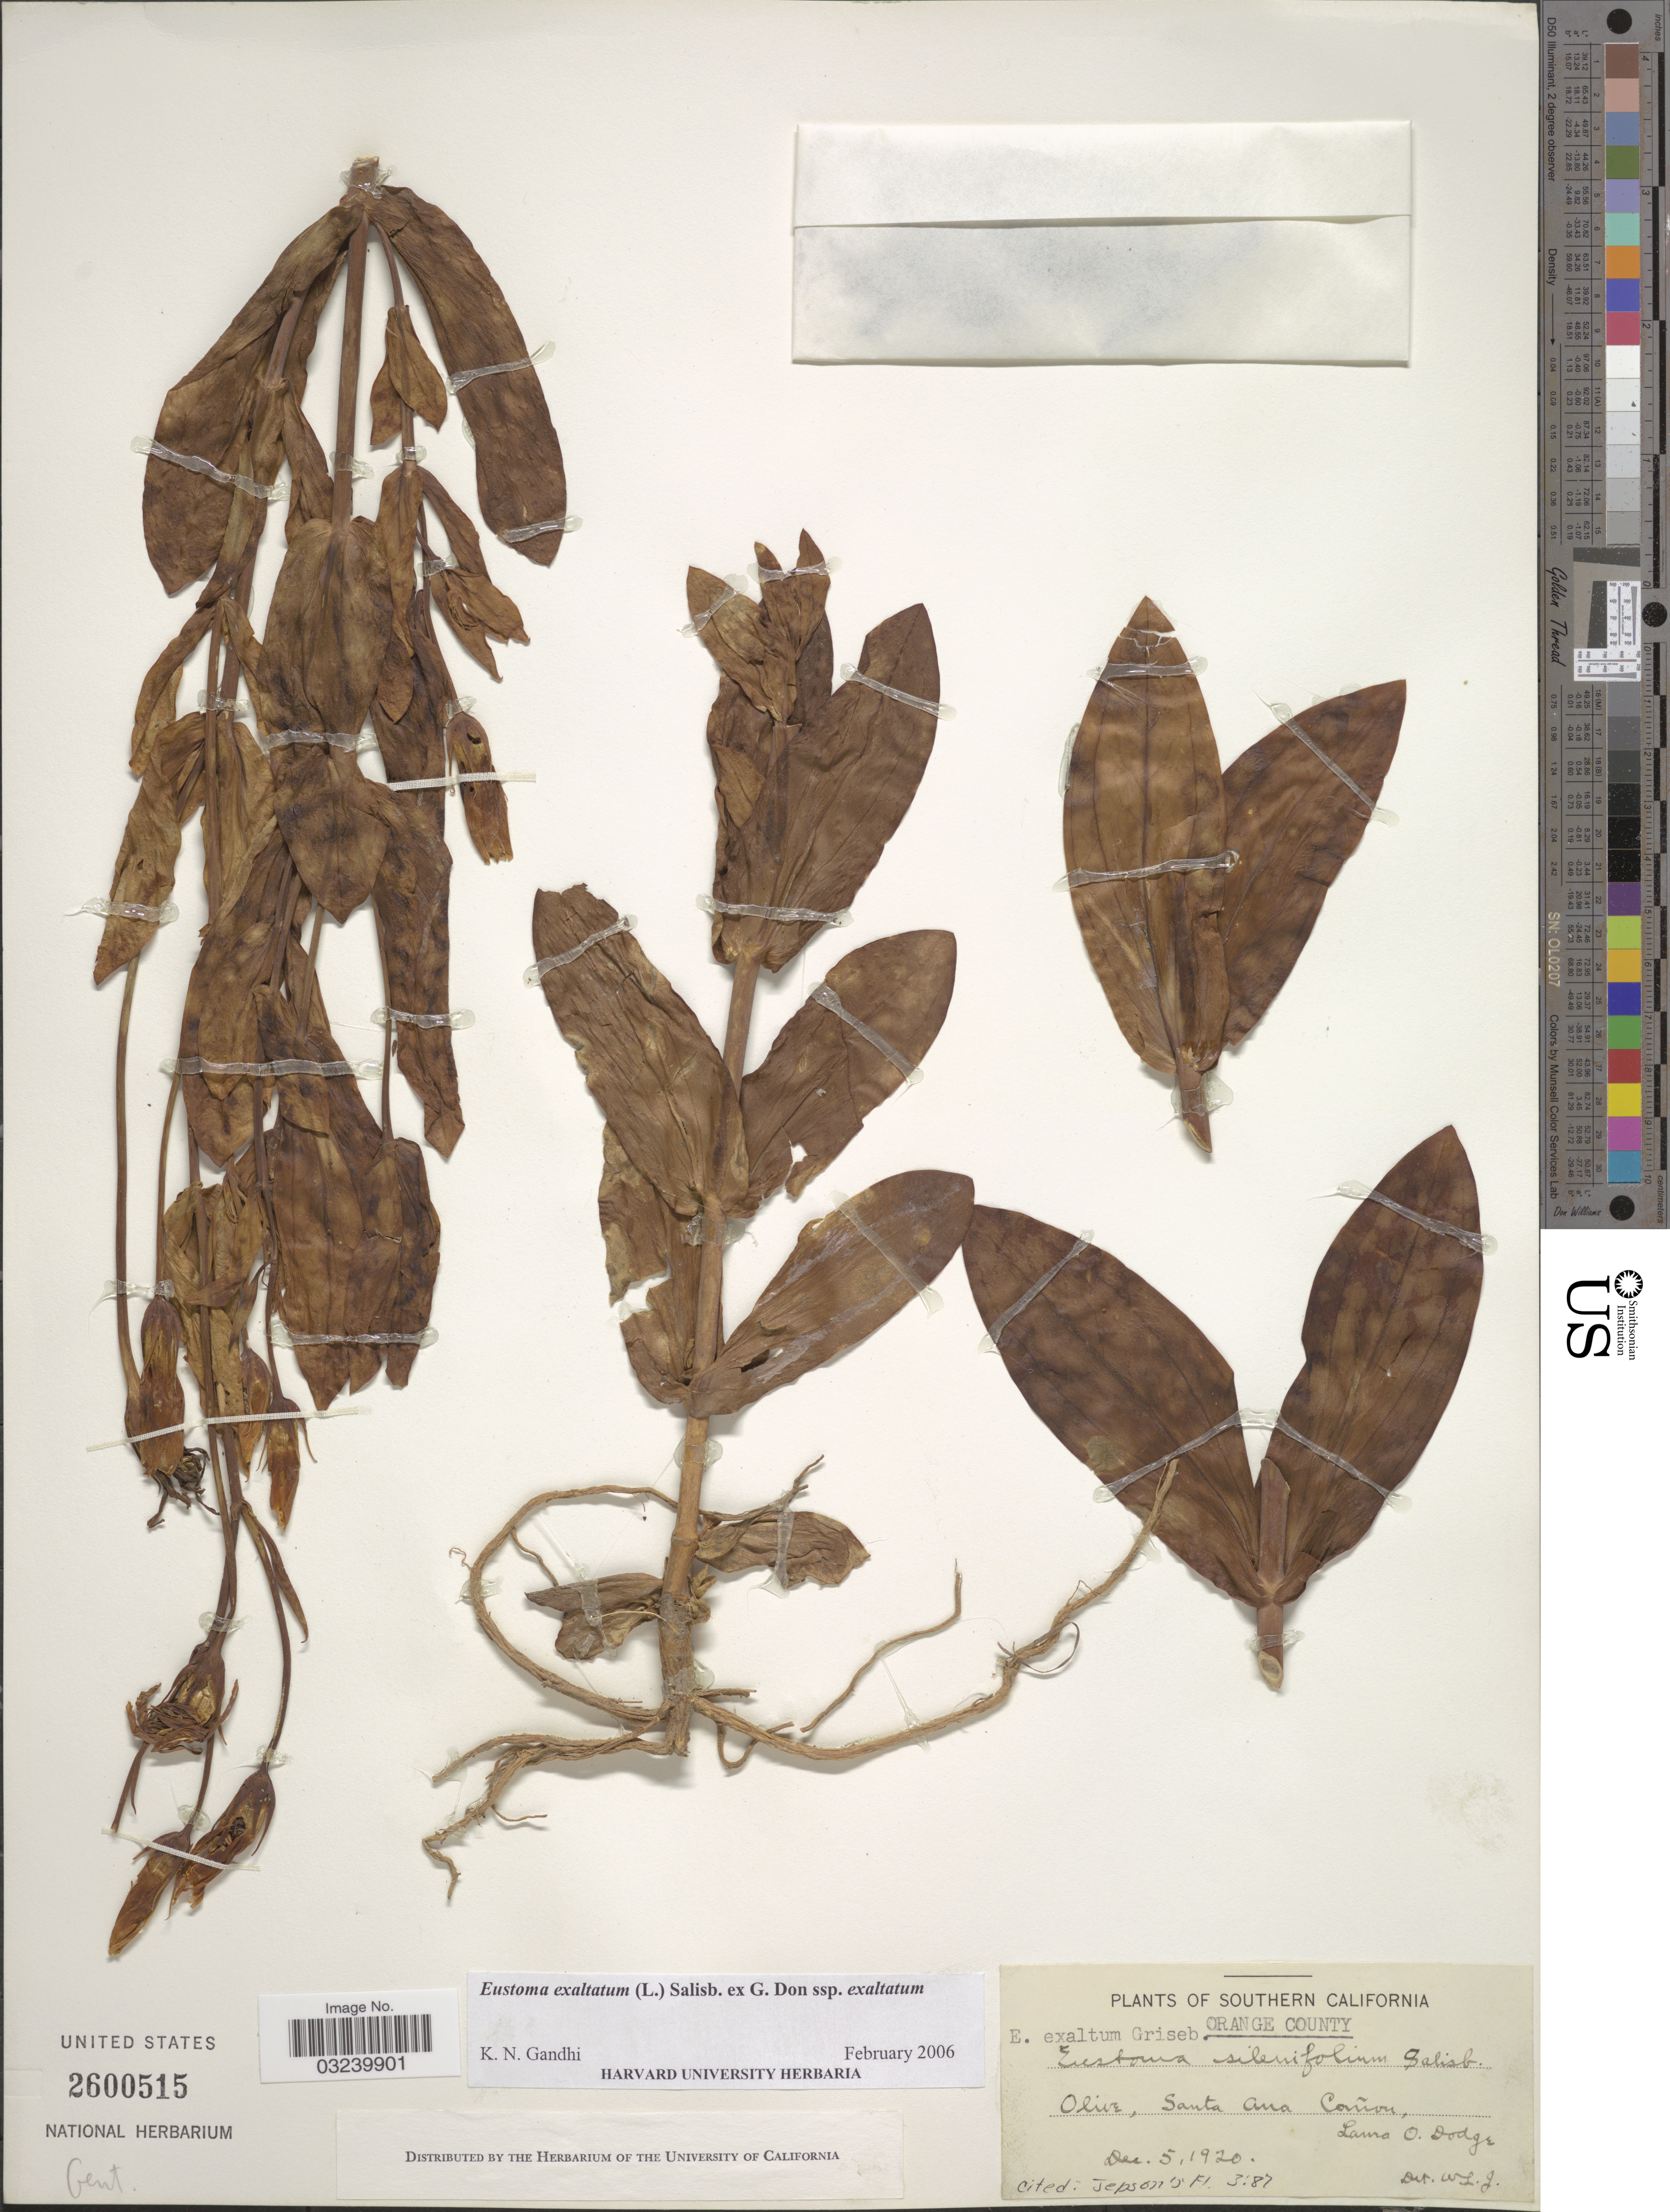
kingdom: Plantae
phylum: Tracheophyta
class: Magnoliopsida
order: Gentianales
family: Gentianaceae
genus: Eustoma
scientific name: Eustoma exaltatum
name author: (L.) Salisb. ex Don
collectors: L. Dodge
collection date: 1920-12-05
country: United States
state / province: California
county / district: Orange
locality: Southern California, Orange County, Olive, Santa Ana Cañon.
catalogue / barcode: US 2600515